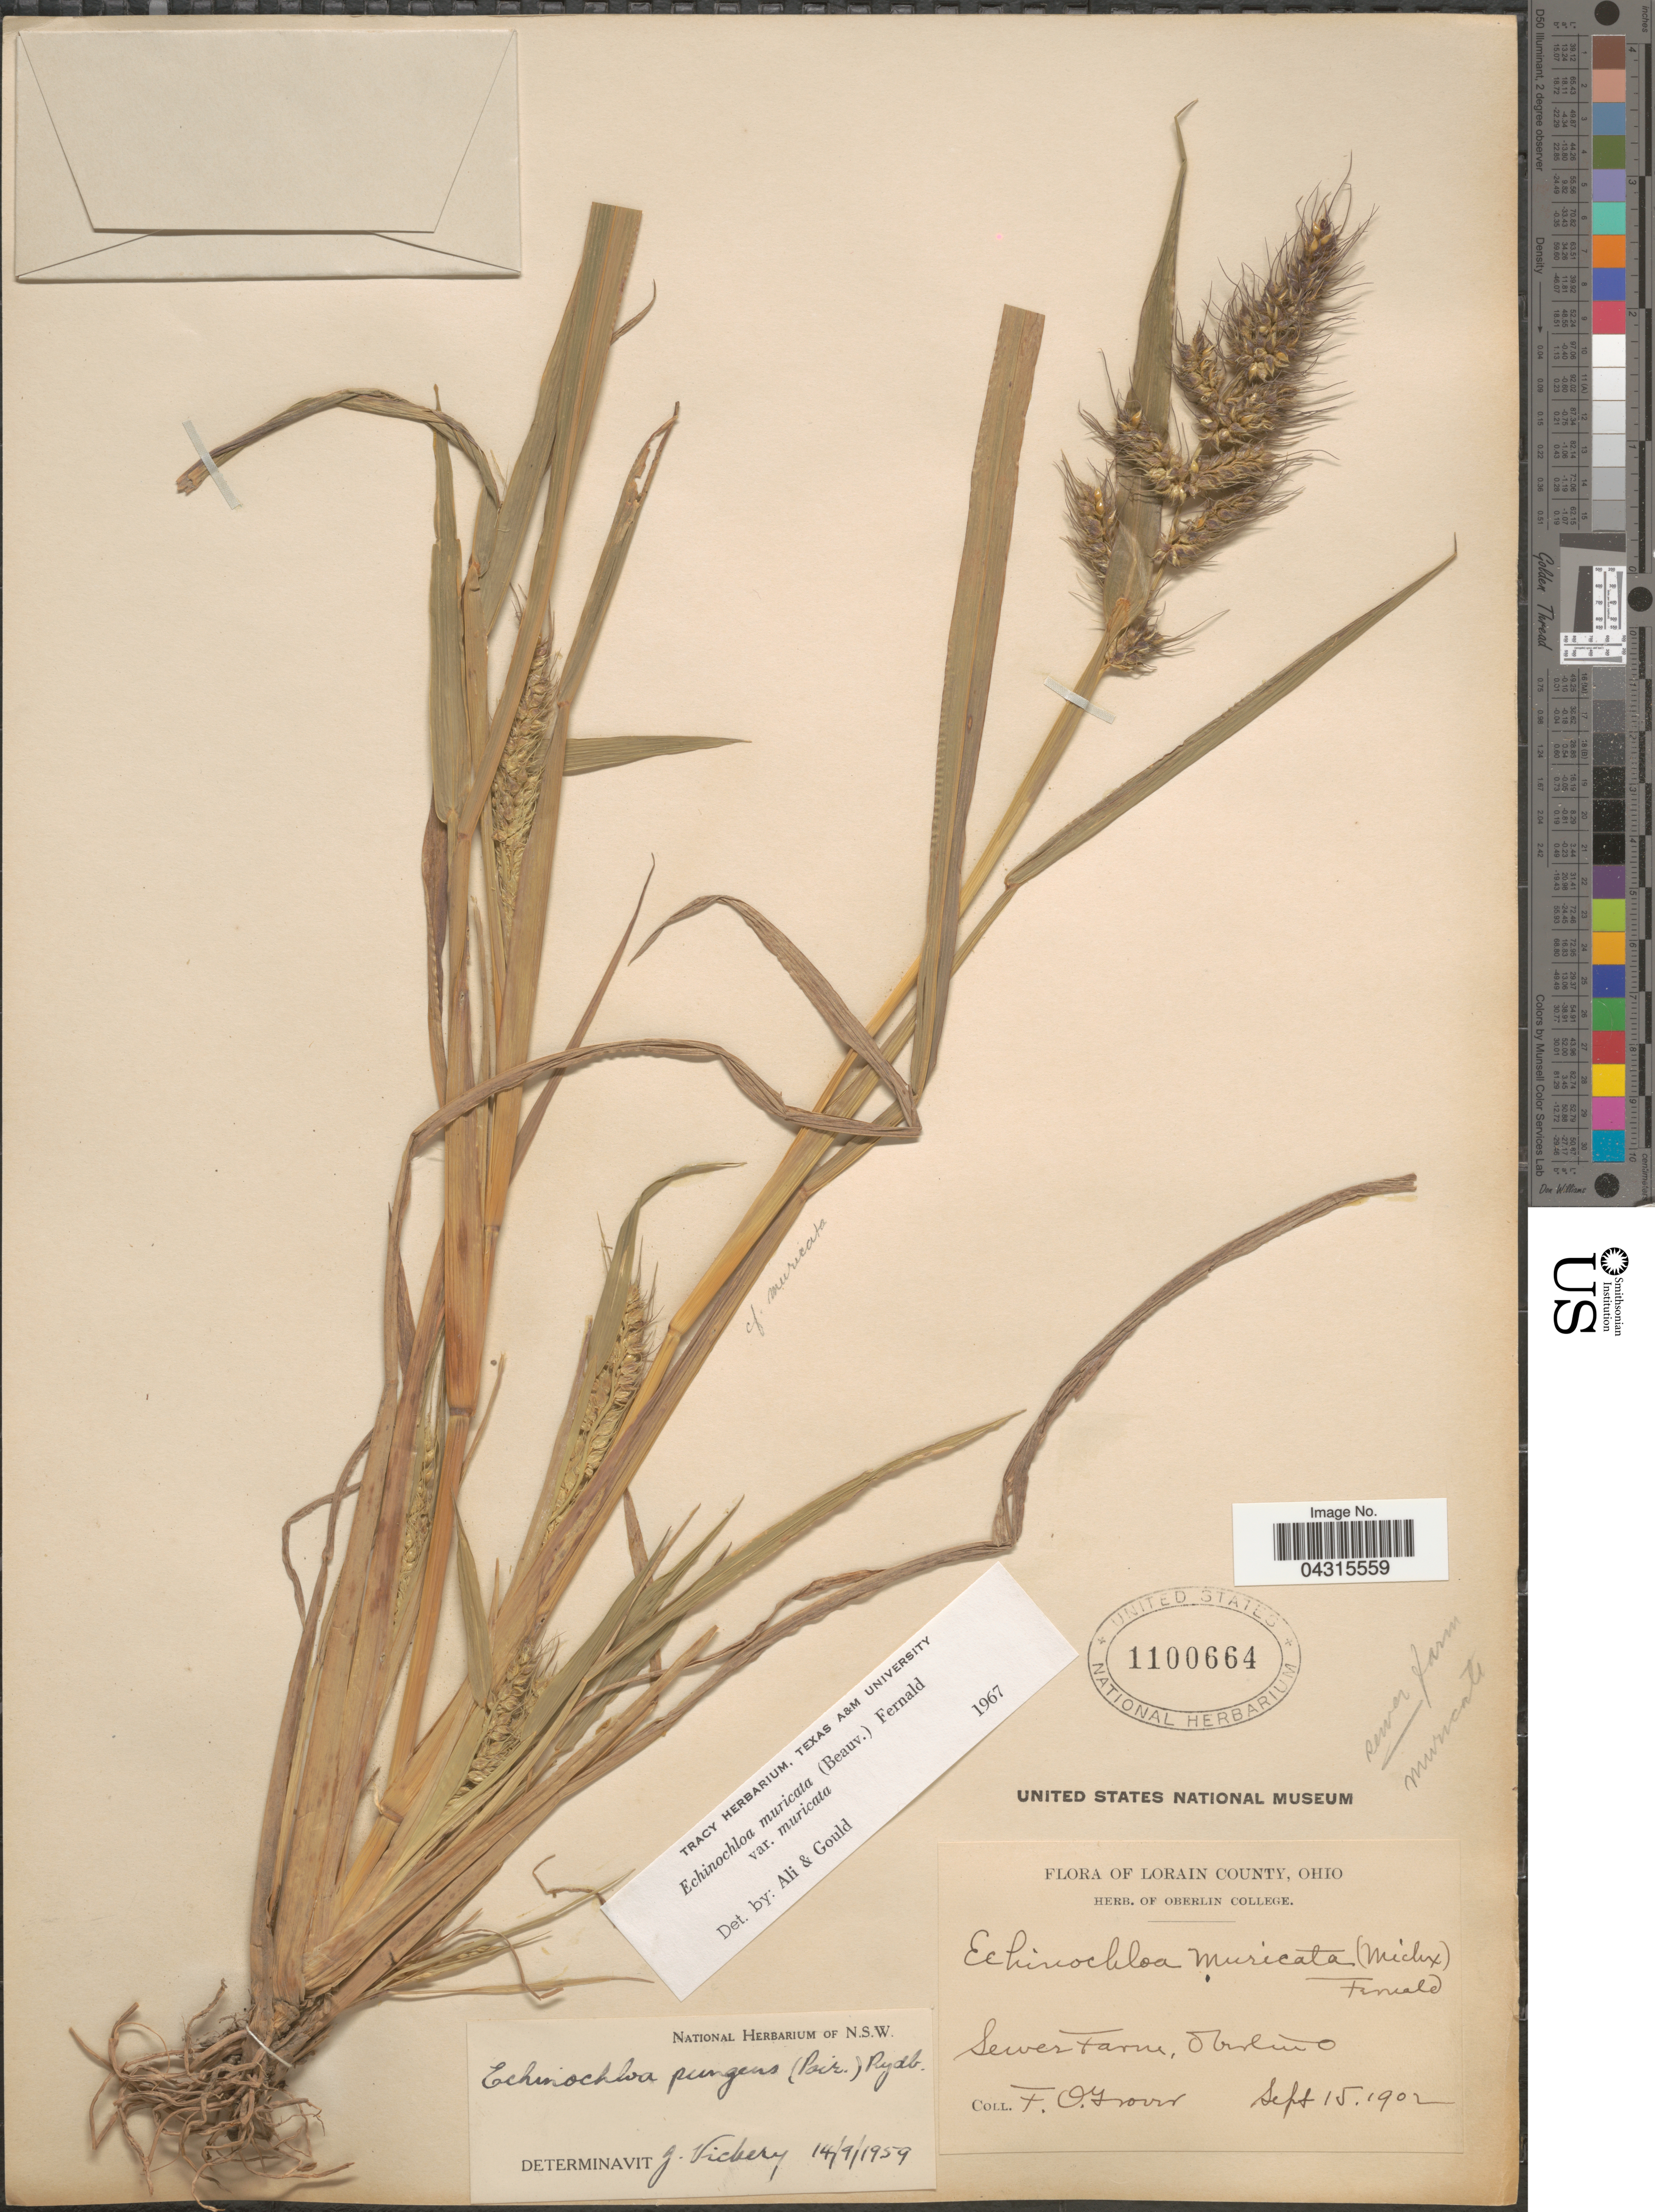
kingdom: Plantae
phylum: Tracheophyta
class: Liliopsida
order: Poales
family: Poaceae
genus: Echinochloa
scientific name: Echinochloa muricata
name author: (P. Beauv.) Fernald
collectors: F. Groum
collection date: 1902-09-15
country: United States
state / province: Ohio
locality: Loraine County. Sewer Farm, Oberlin.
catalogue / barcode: US 1100664